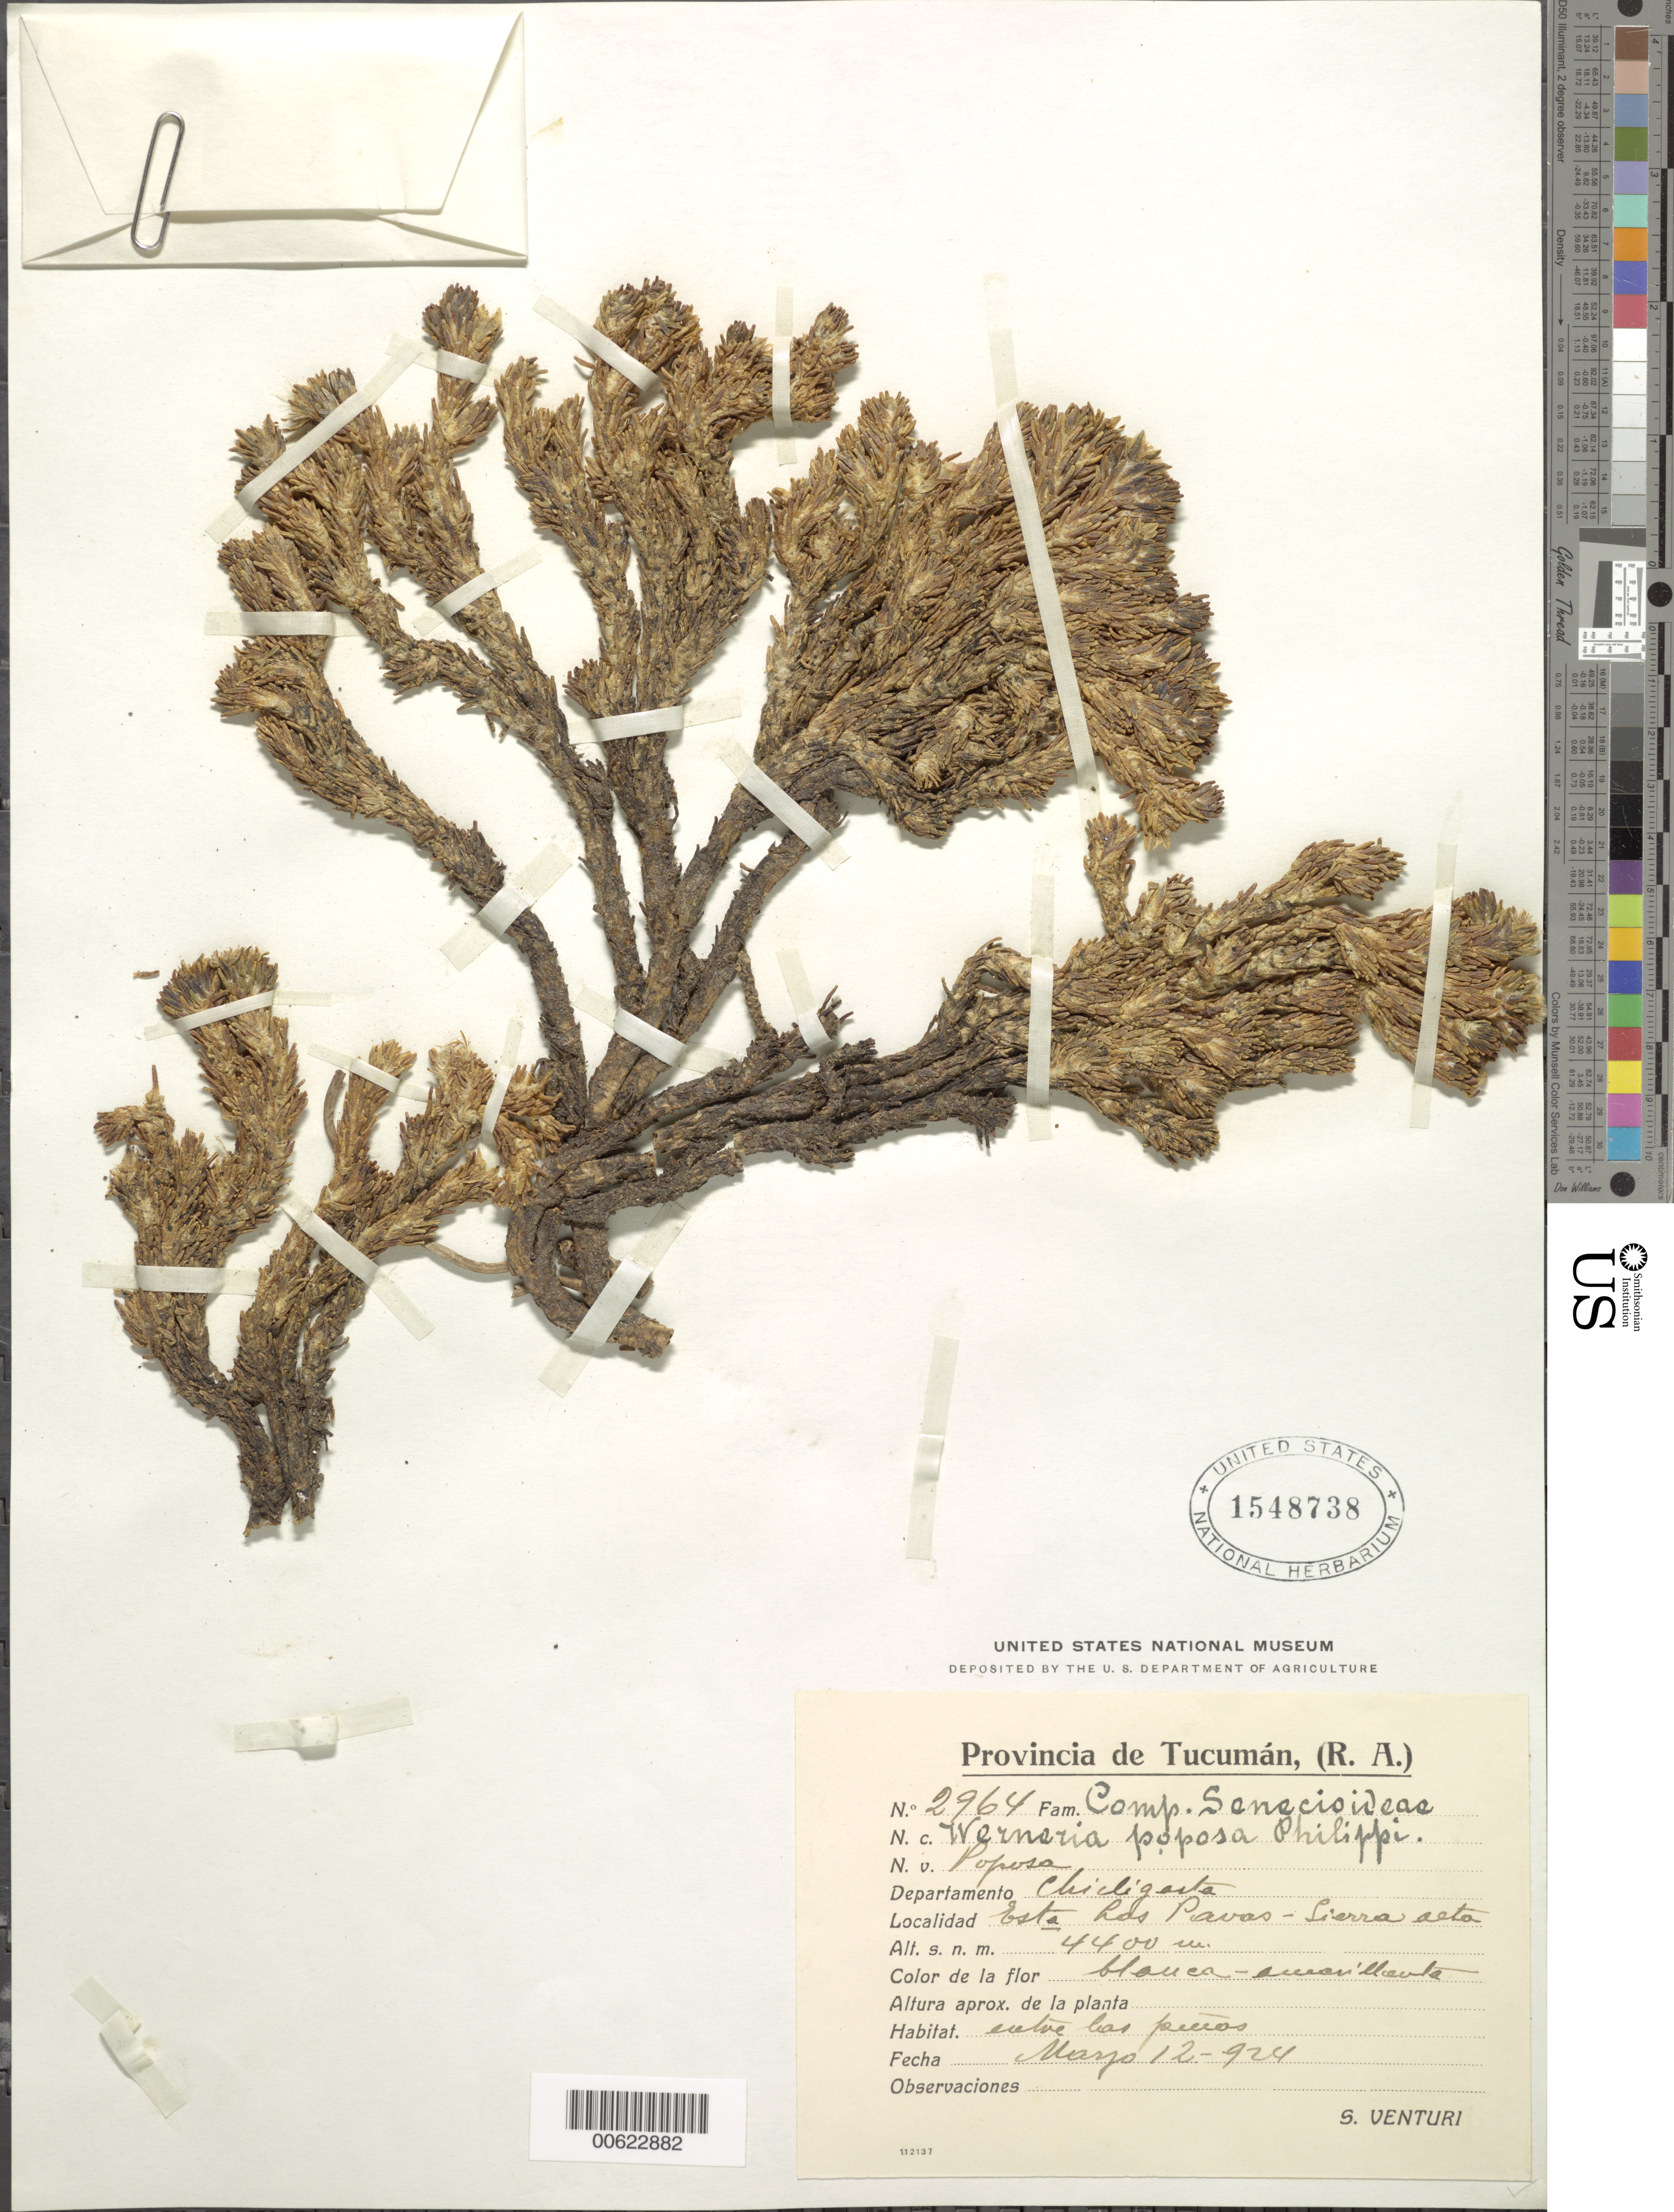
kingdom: Plantae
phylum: Tracheophyta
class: Magnoliopsida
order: Asterales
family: Asteraceae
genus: Xenophyllum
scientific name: Xenophyllum poposum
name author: (Phil.) V.A. Funk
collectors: S. Venturi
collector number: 2964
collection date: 1924-03-12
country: Argentina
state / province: Tucumán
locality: Chicligasta, Estancia Las Pavas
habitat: Sierras altas, entre las peños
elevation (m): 4400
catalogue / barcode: US 1548738